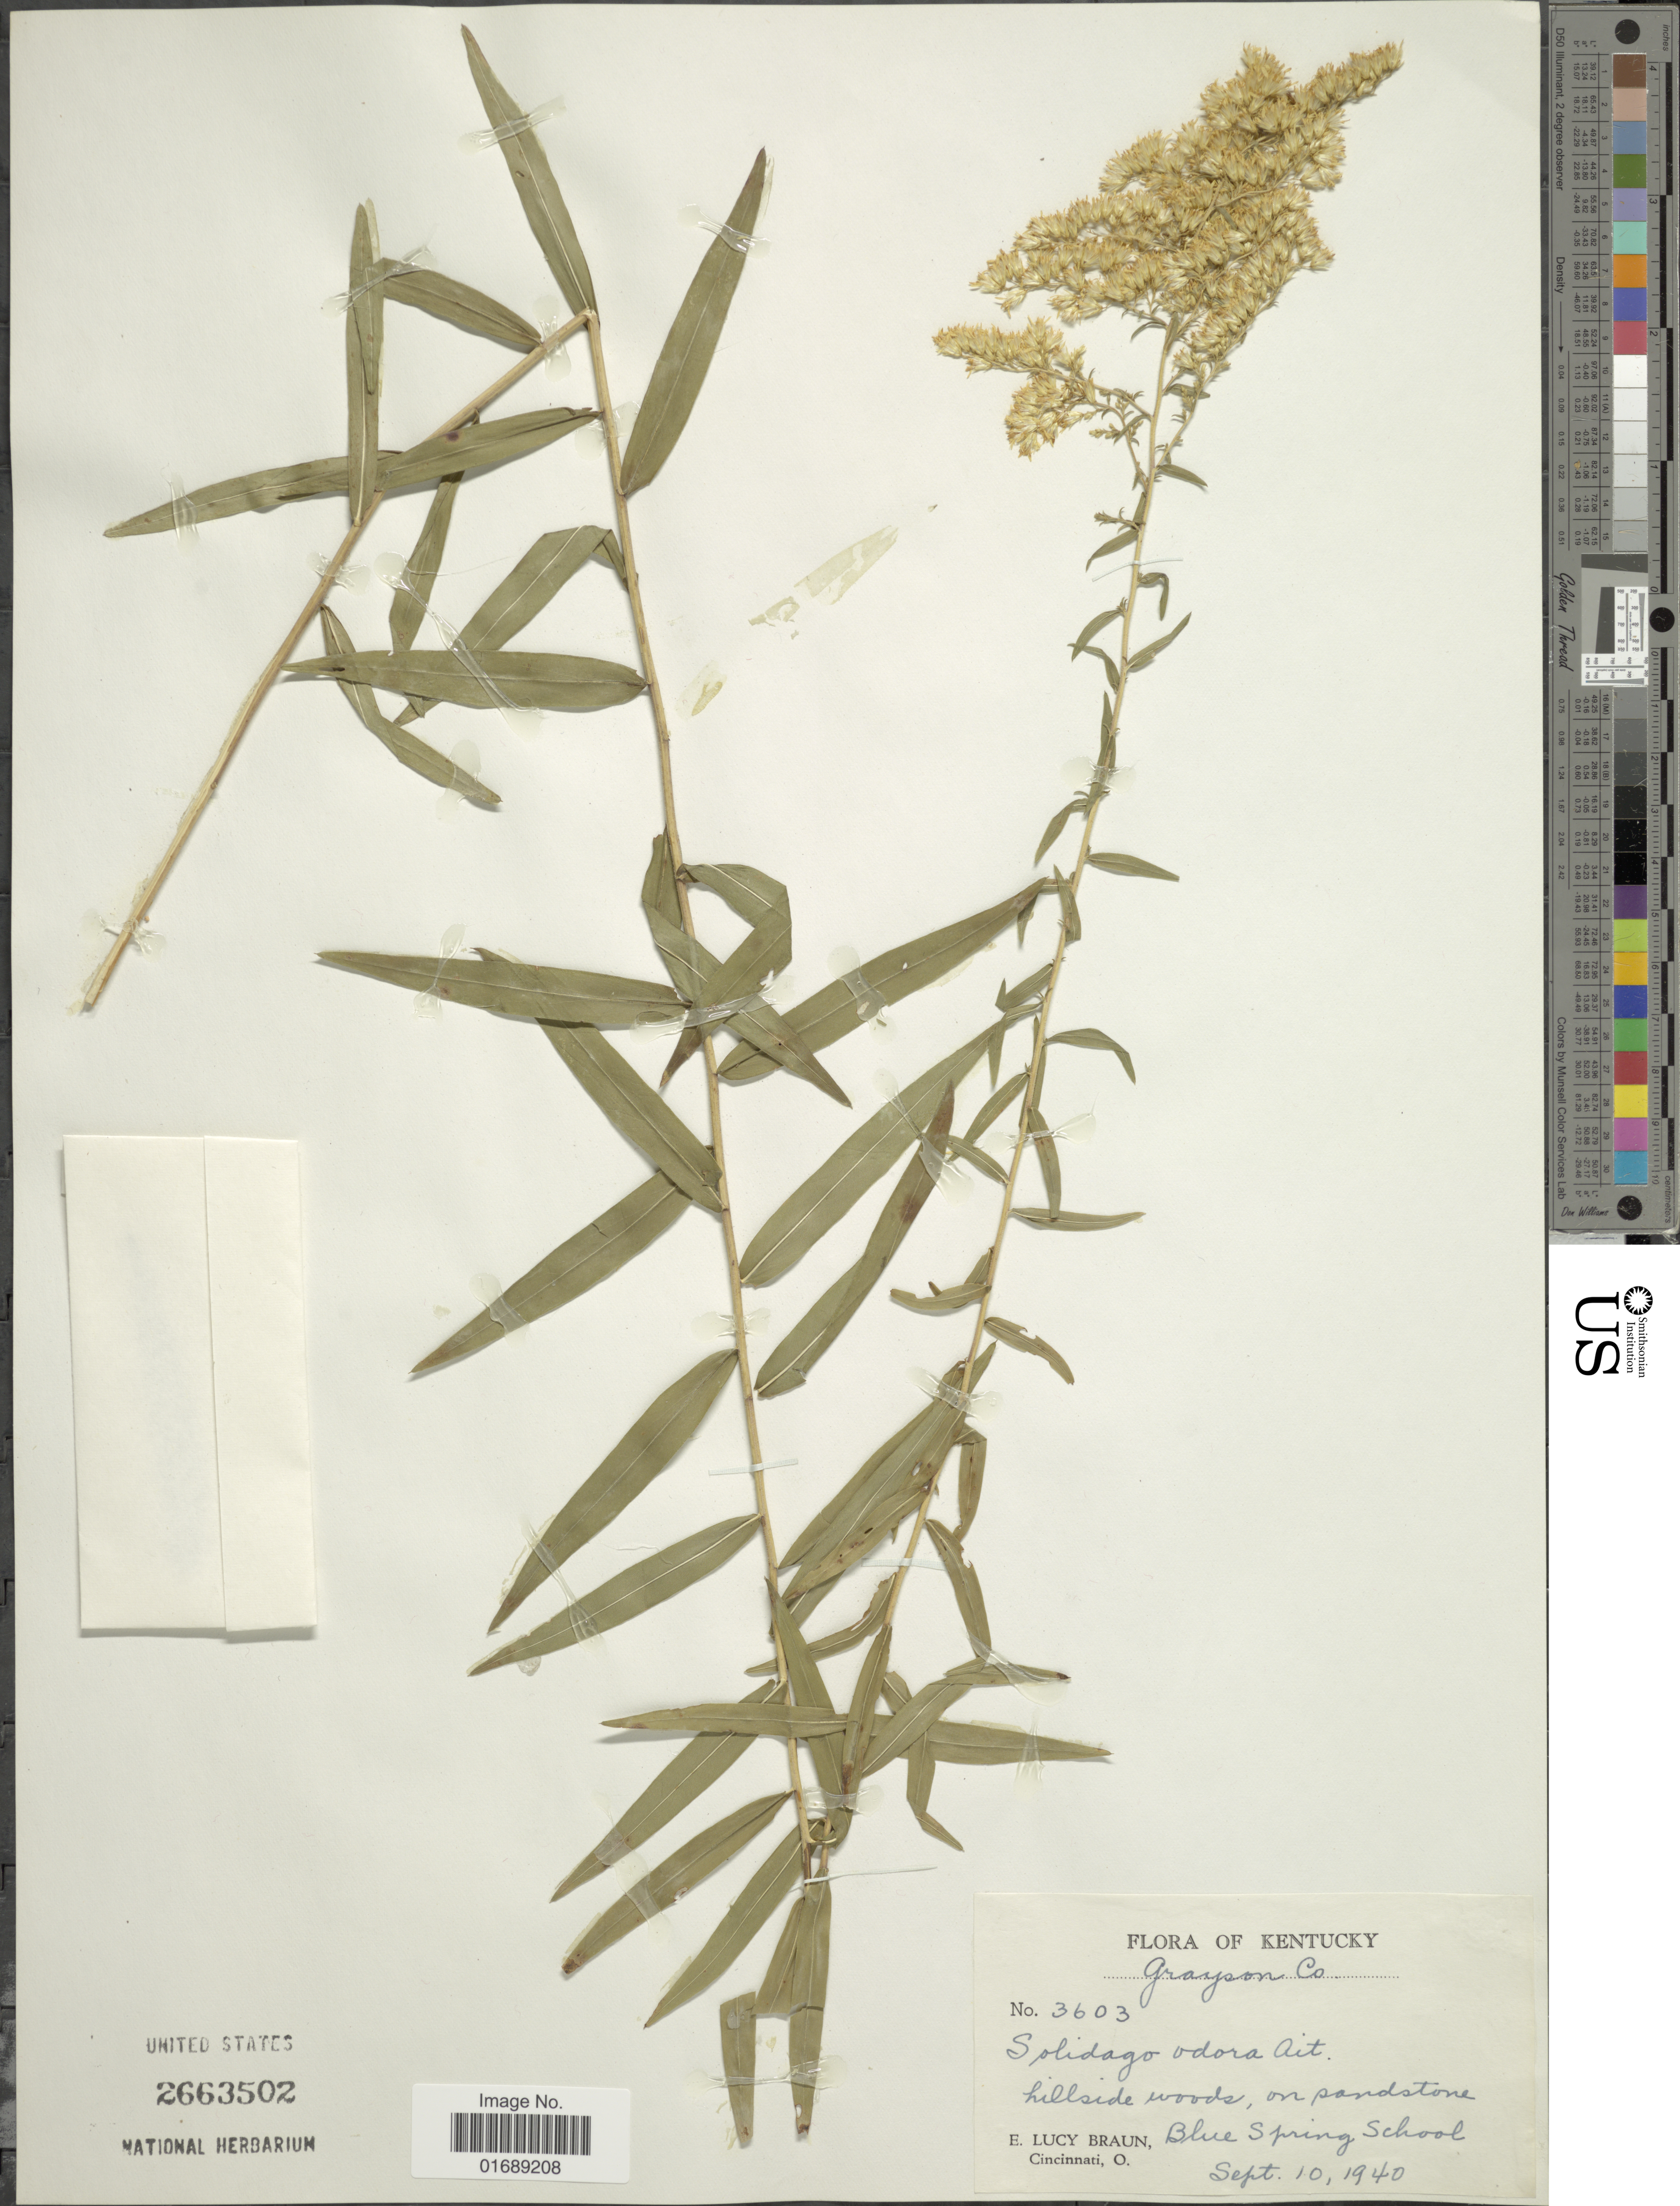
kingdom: Plantae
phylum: Tracheophyta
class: Magnoliopsida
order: Asterales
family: Asteraceae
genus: Solidago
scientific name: Solidago odora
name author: Aiton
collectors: E. L. Braun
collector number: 3603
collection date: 1940-09-10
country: United States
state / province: Kentucky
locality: Grayson Co. , Blue Spring School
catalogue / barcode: US 2663502